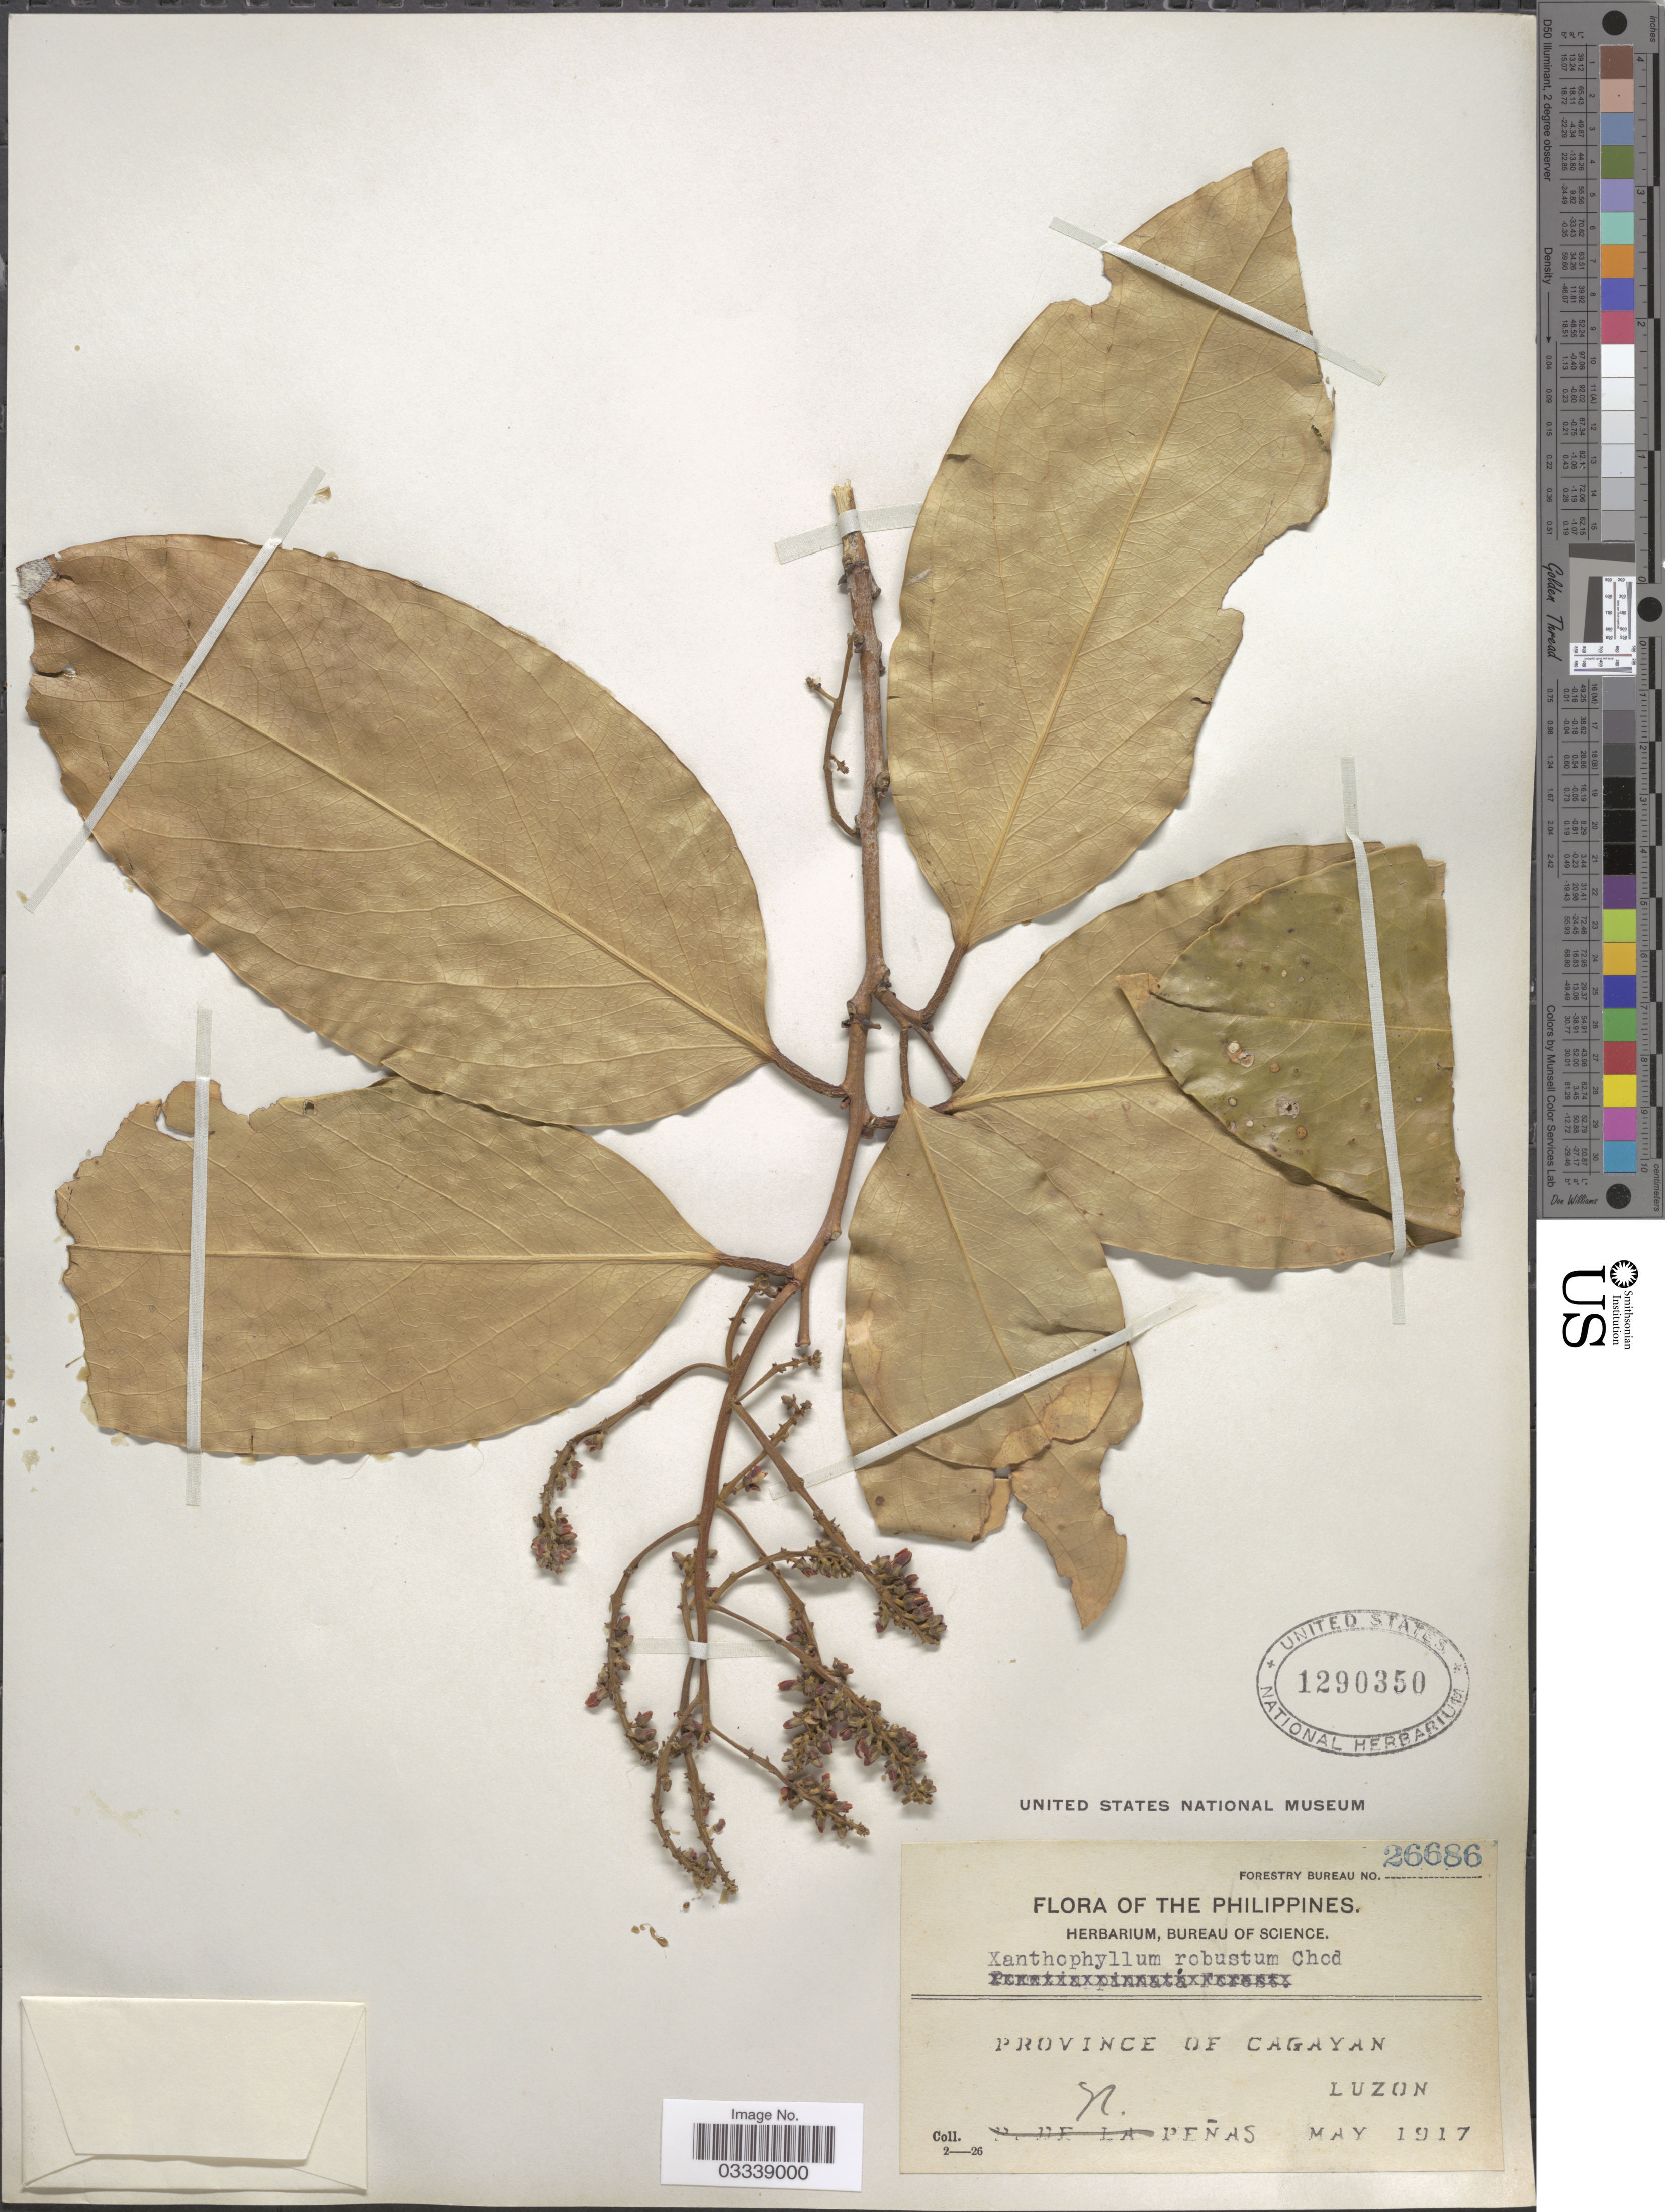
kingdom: Plantae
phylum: Tracheophyta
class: Magnoliopsida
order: Fabales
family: Polygalaceae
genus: Xanthophyllum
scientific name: Xanthophyllum vitellinum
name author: (Blume) D. Dietr.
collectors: N. Penas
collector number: Forestry Bureau 26686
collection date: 1917-05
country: Philippines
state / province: Cagayan Valley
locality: Province of Cagayan, Luzon.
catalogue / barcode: US 1290350